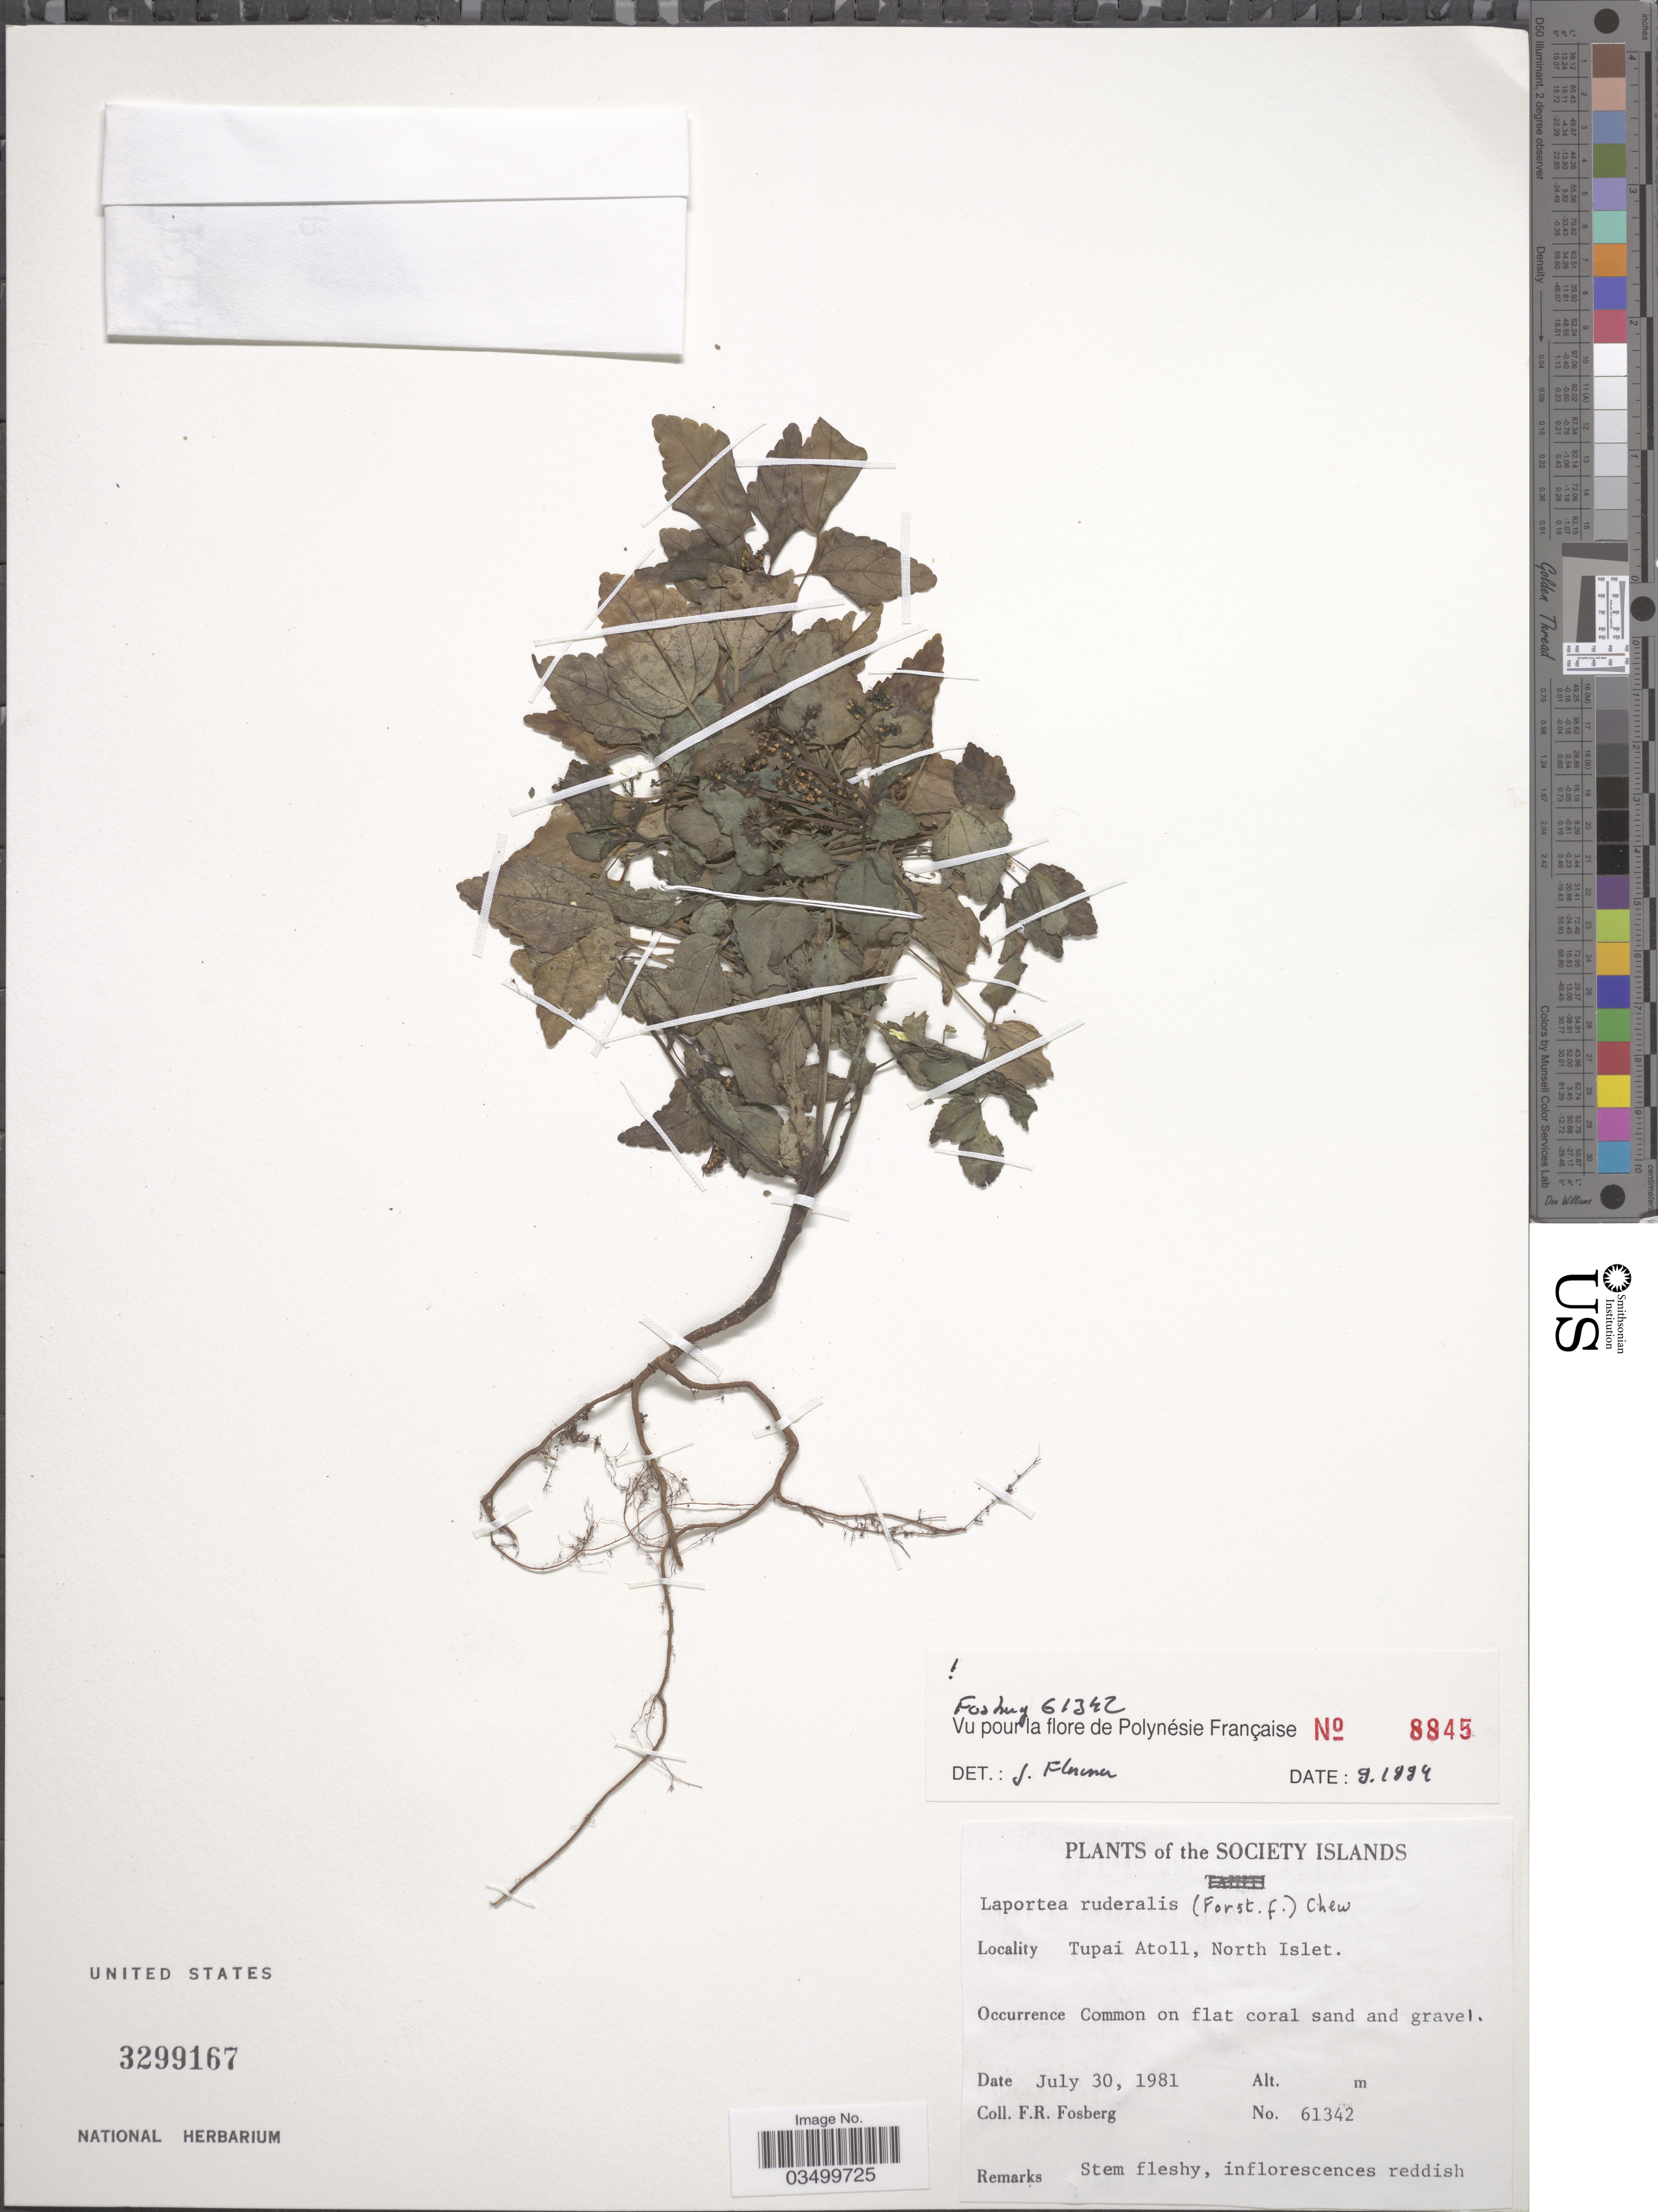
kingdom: Plantae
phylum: Tracheophyta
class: Magnoliopsida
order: Rosales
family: Urticaceae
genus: Laportea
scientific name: Laportea ruderalis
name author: (G. Forst.) Chew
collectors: F. R. Fosberg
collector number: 61342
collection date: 1981-07-30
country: French Polynesia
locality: The Society Islands. Tupai Atoll, North Islet.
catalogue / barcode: US 3299167